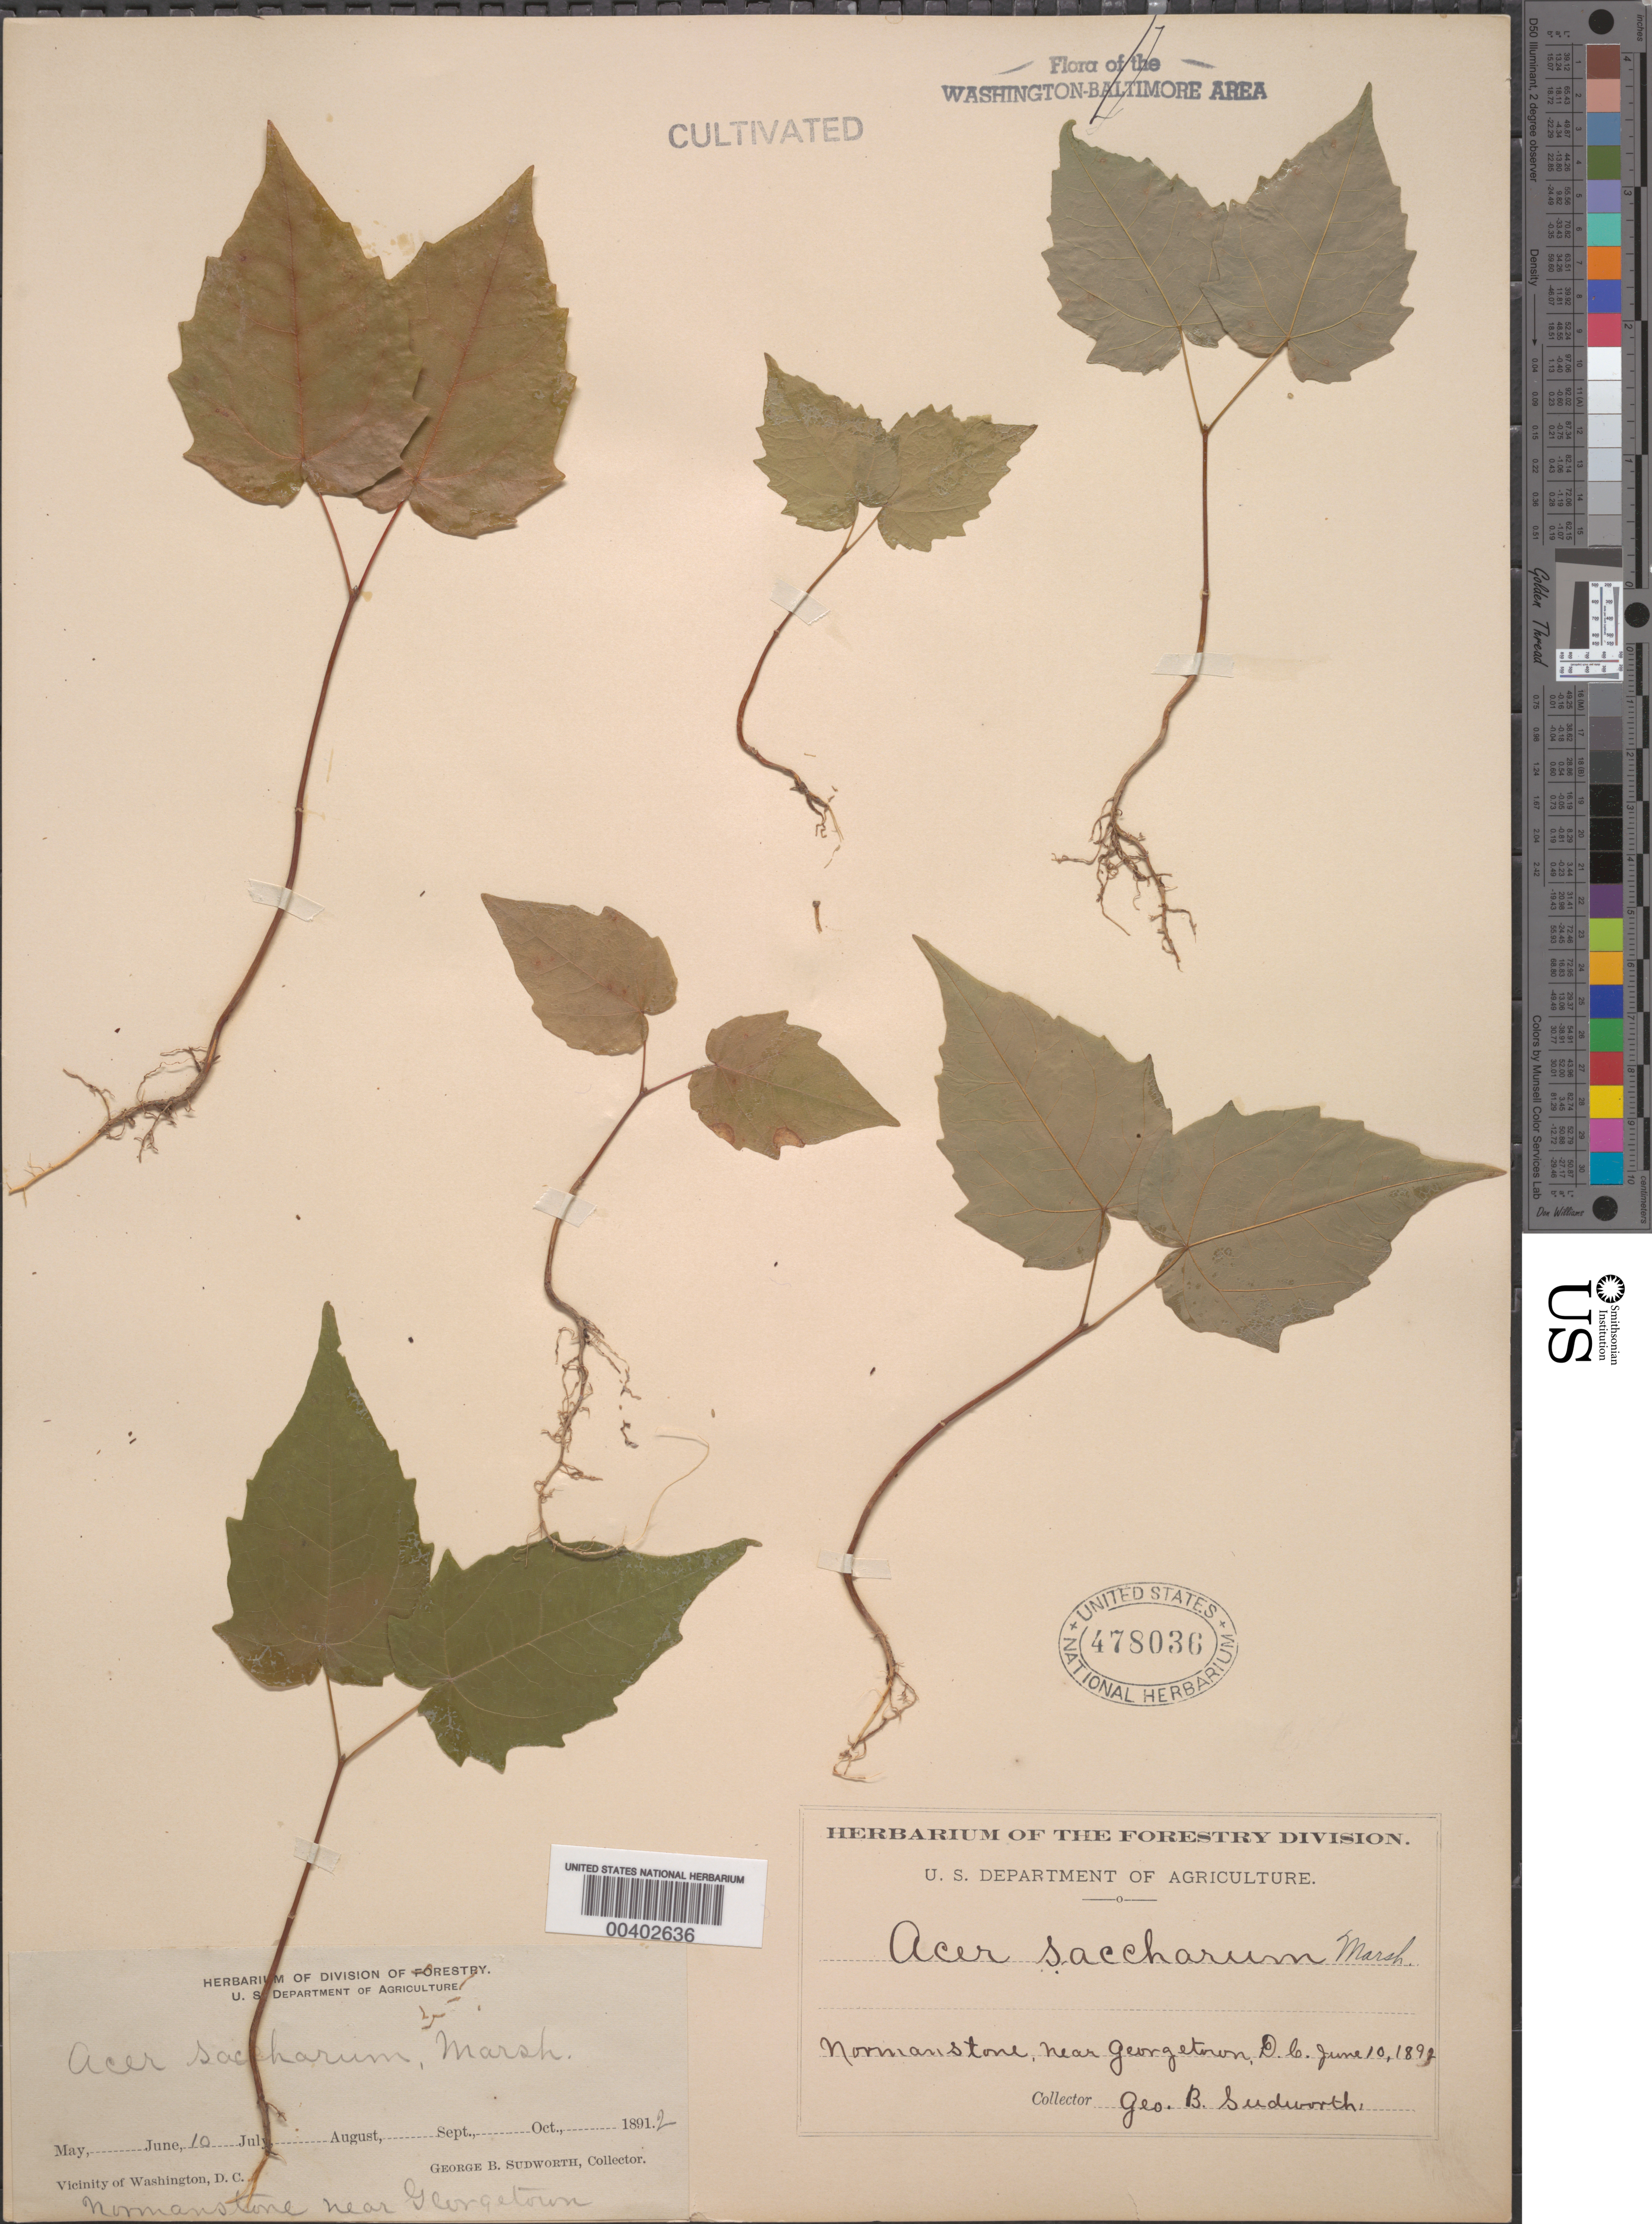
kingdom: Plantae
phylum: Tracheophyta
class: Magnoliopsida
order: Sapindales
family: Sapindaceae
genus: Acer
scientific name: Acer saccharum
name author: Marshall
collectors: G. B. Sudworth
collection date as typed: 10 Jun 1892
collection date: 1892-06-10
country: United States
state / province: District of Columbia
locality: Normanstone, near Georgetown C. & O. Canal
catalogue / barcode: US 478036